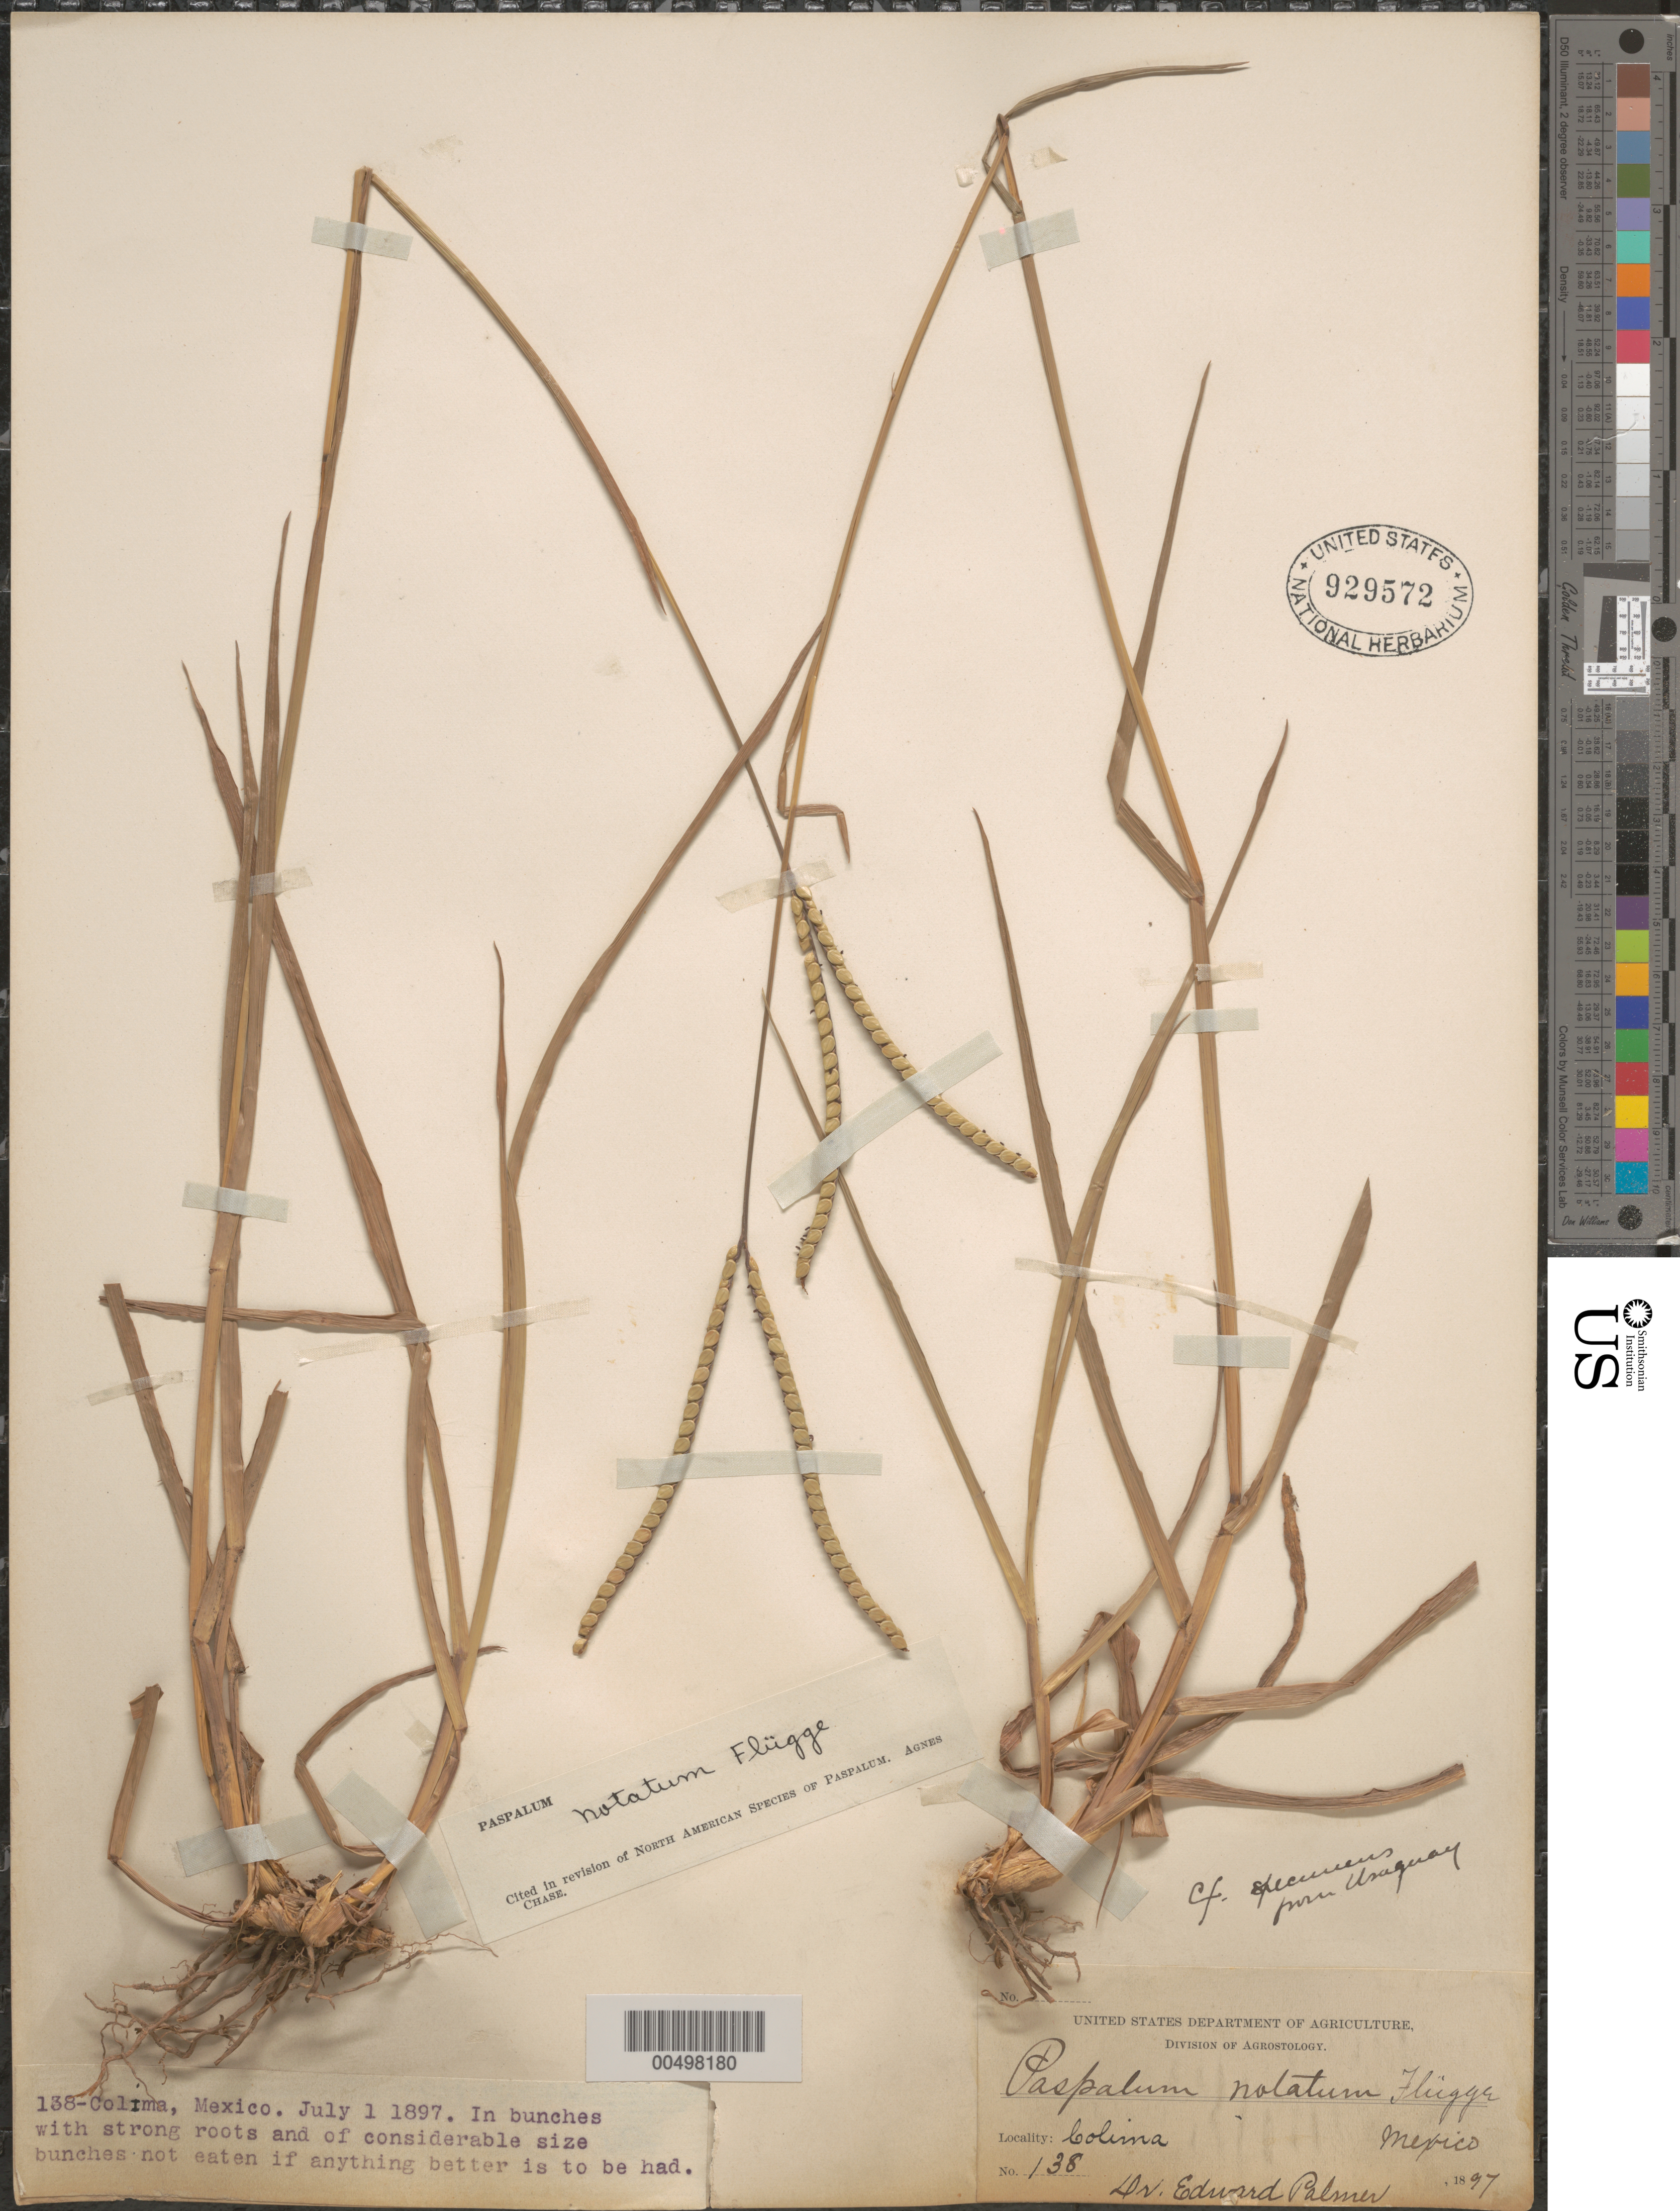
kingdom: Plantae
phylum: Tracheophyta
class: Liliopsida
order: Poales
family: Poaceae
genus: Paspalum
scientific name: Paspalum notatum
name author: Flüggé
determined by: Chase, [M.] Agnes, (US)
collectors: E. Palmer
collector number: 138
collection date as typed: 1 Jul 1897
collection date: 1897-07-01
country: Mexico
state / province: Colima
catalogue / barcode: US 929572